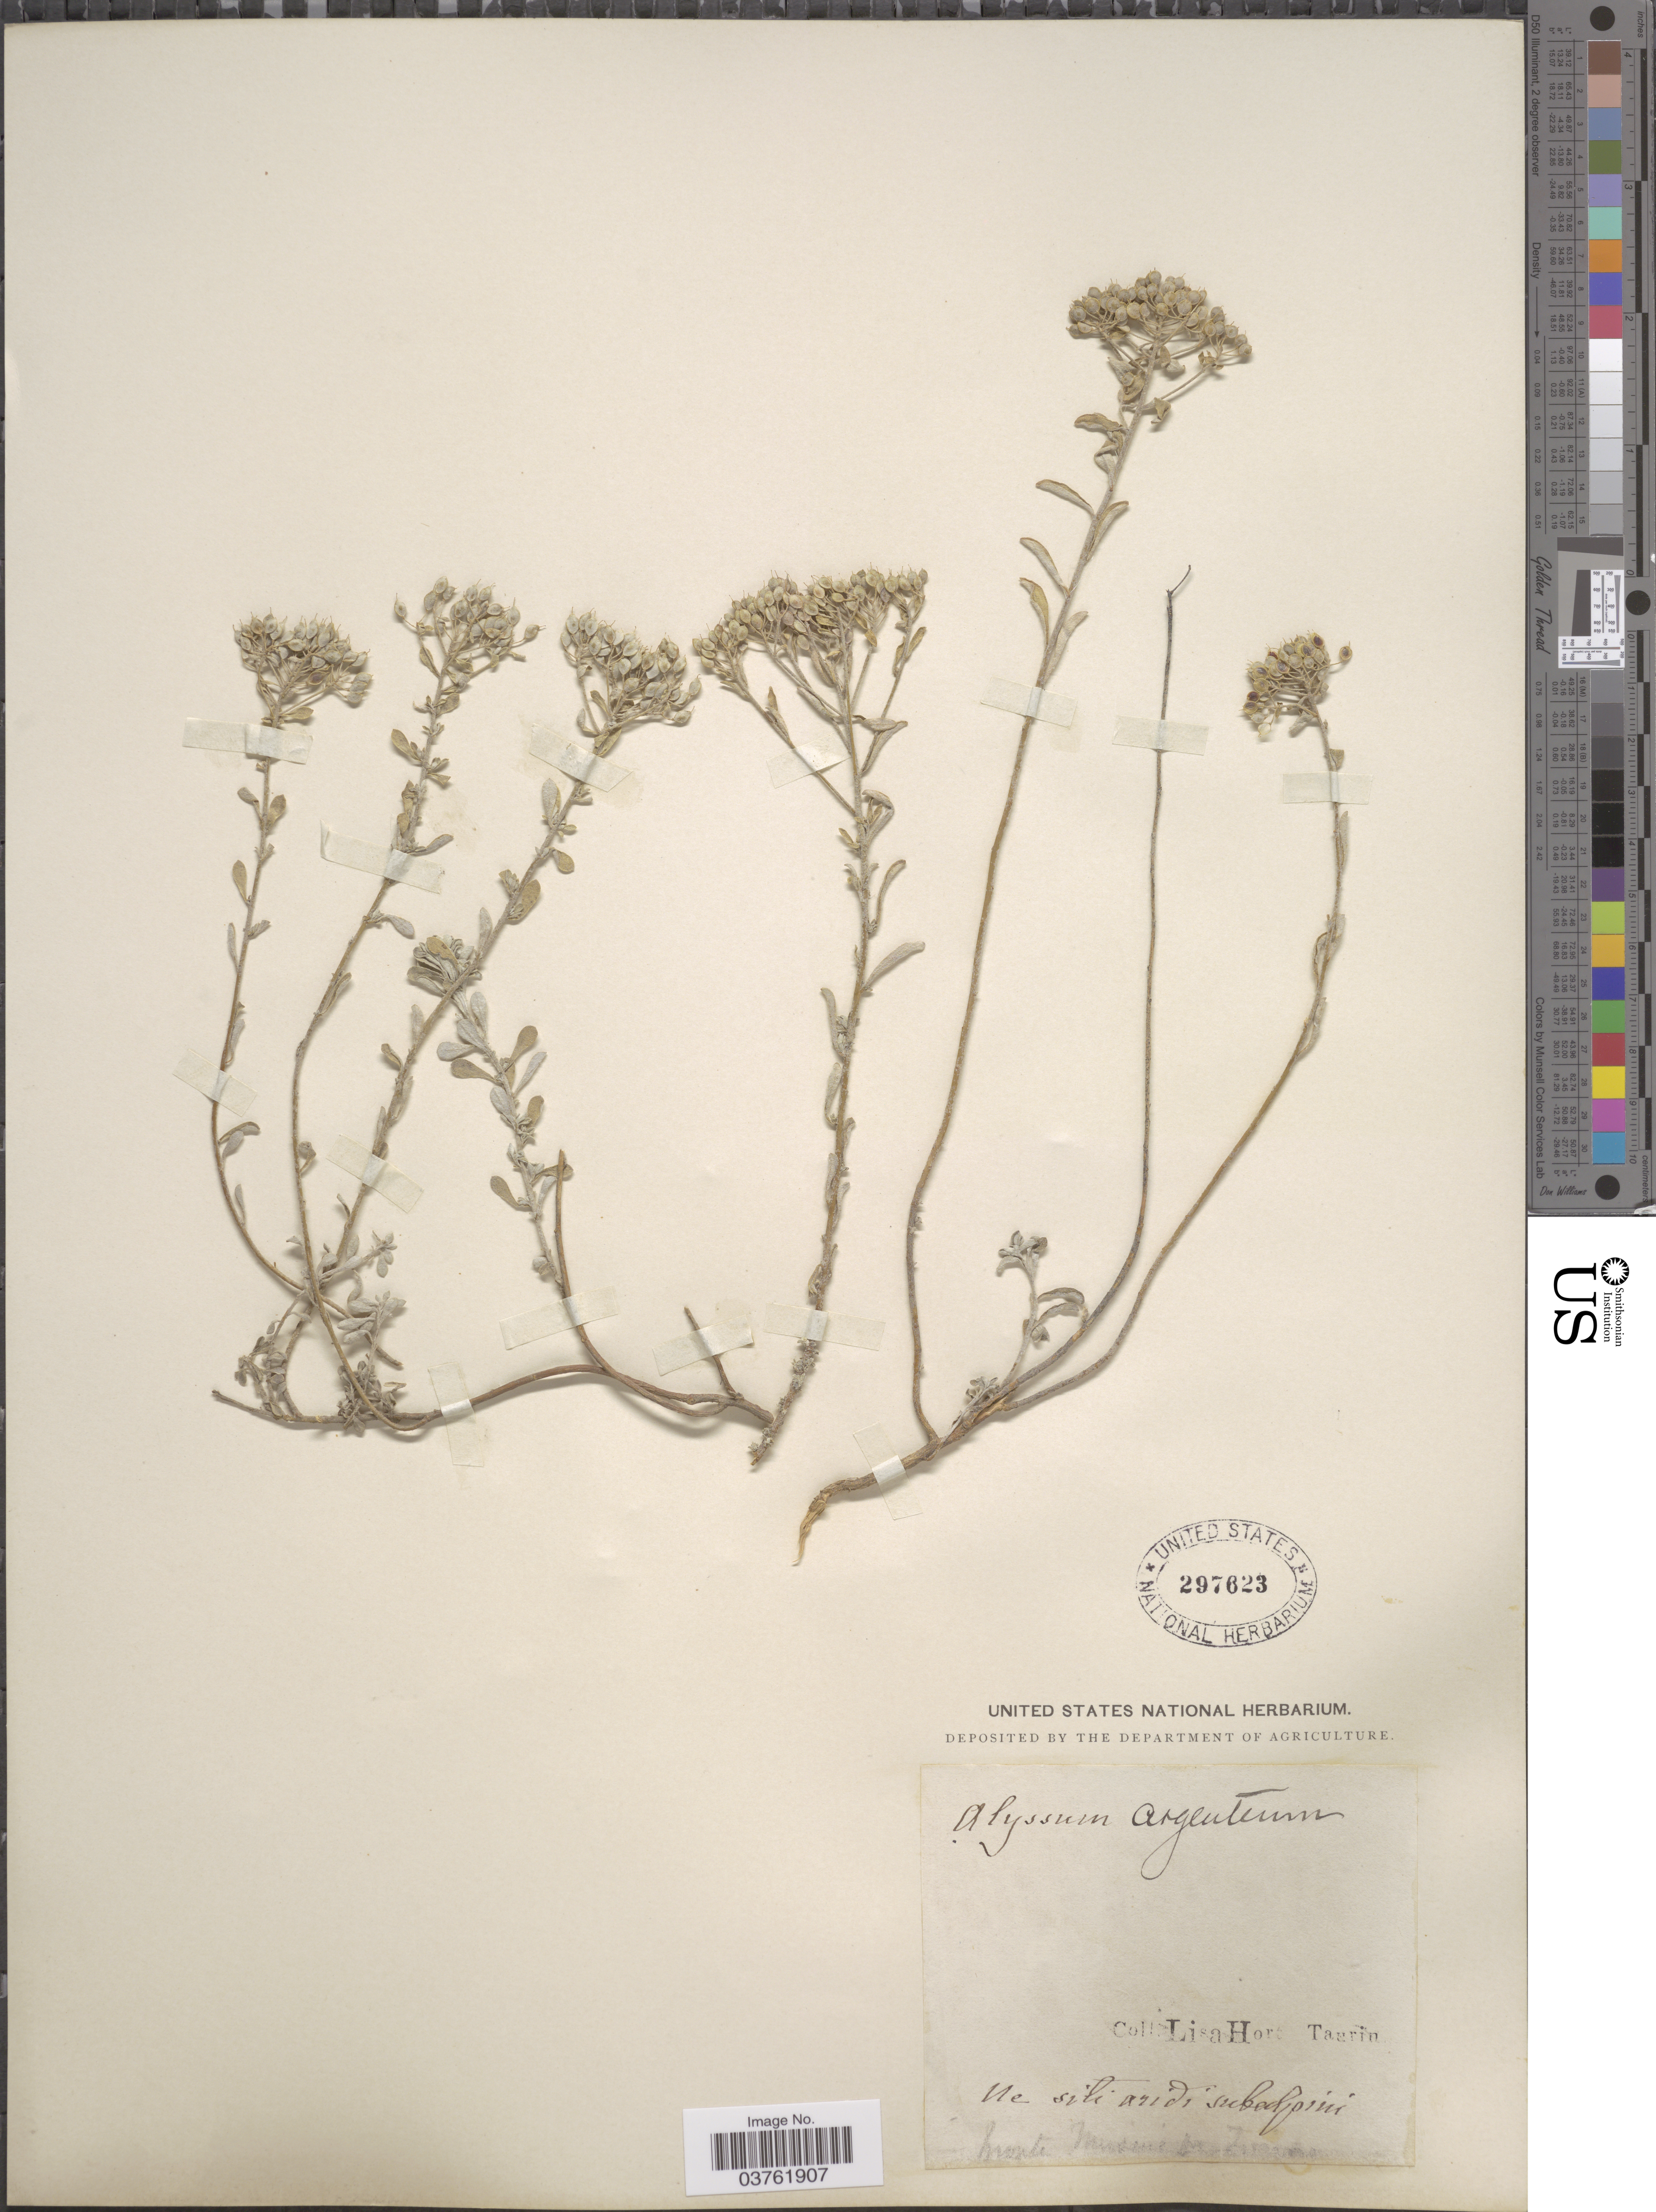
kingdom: Plantae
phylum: Tracheophyta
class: Magnoliopsida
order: Brassicales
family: Brassicaceae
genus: Alyssum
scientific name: Alyssum argenteum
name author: All.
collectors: L. Hort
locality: Ne sili aridi subedpini [illegible text].[interpreted]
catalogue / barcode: US 297623